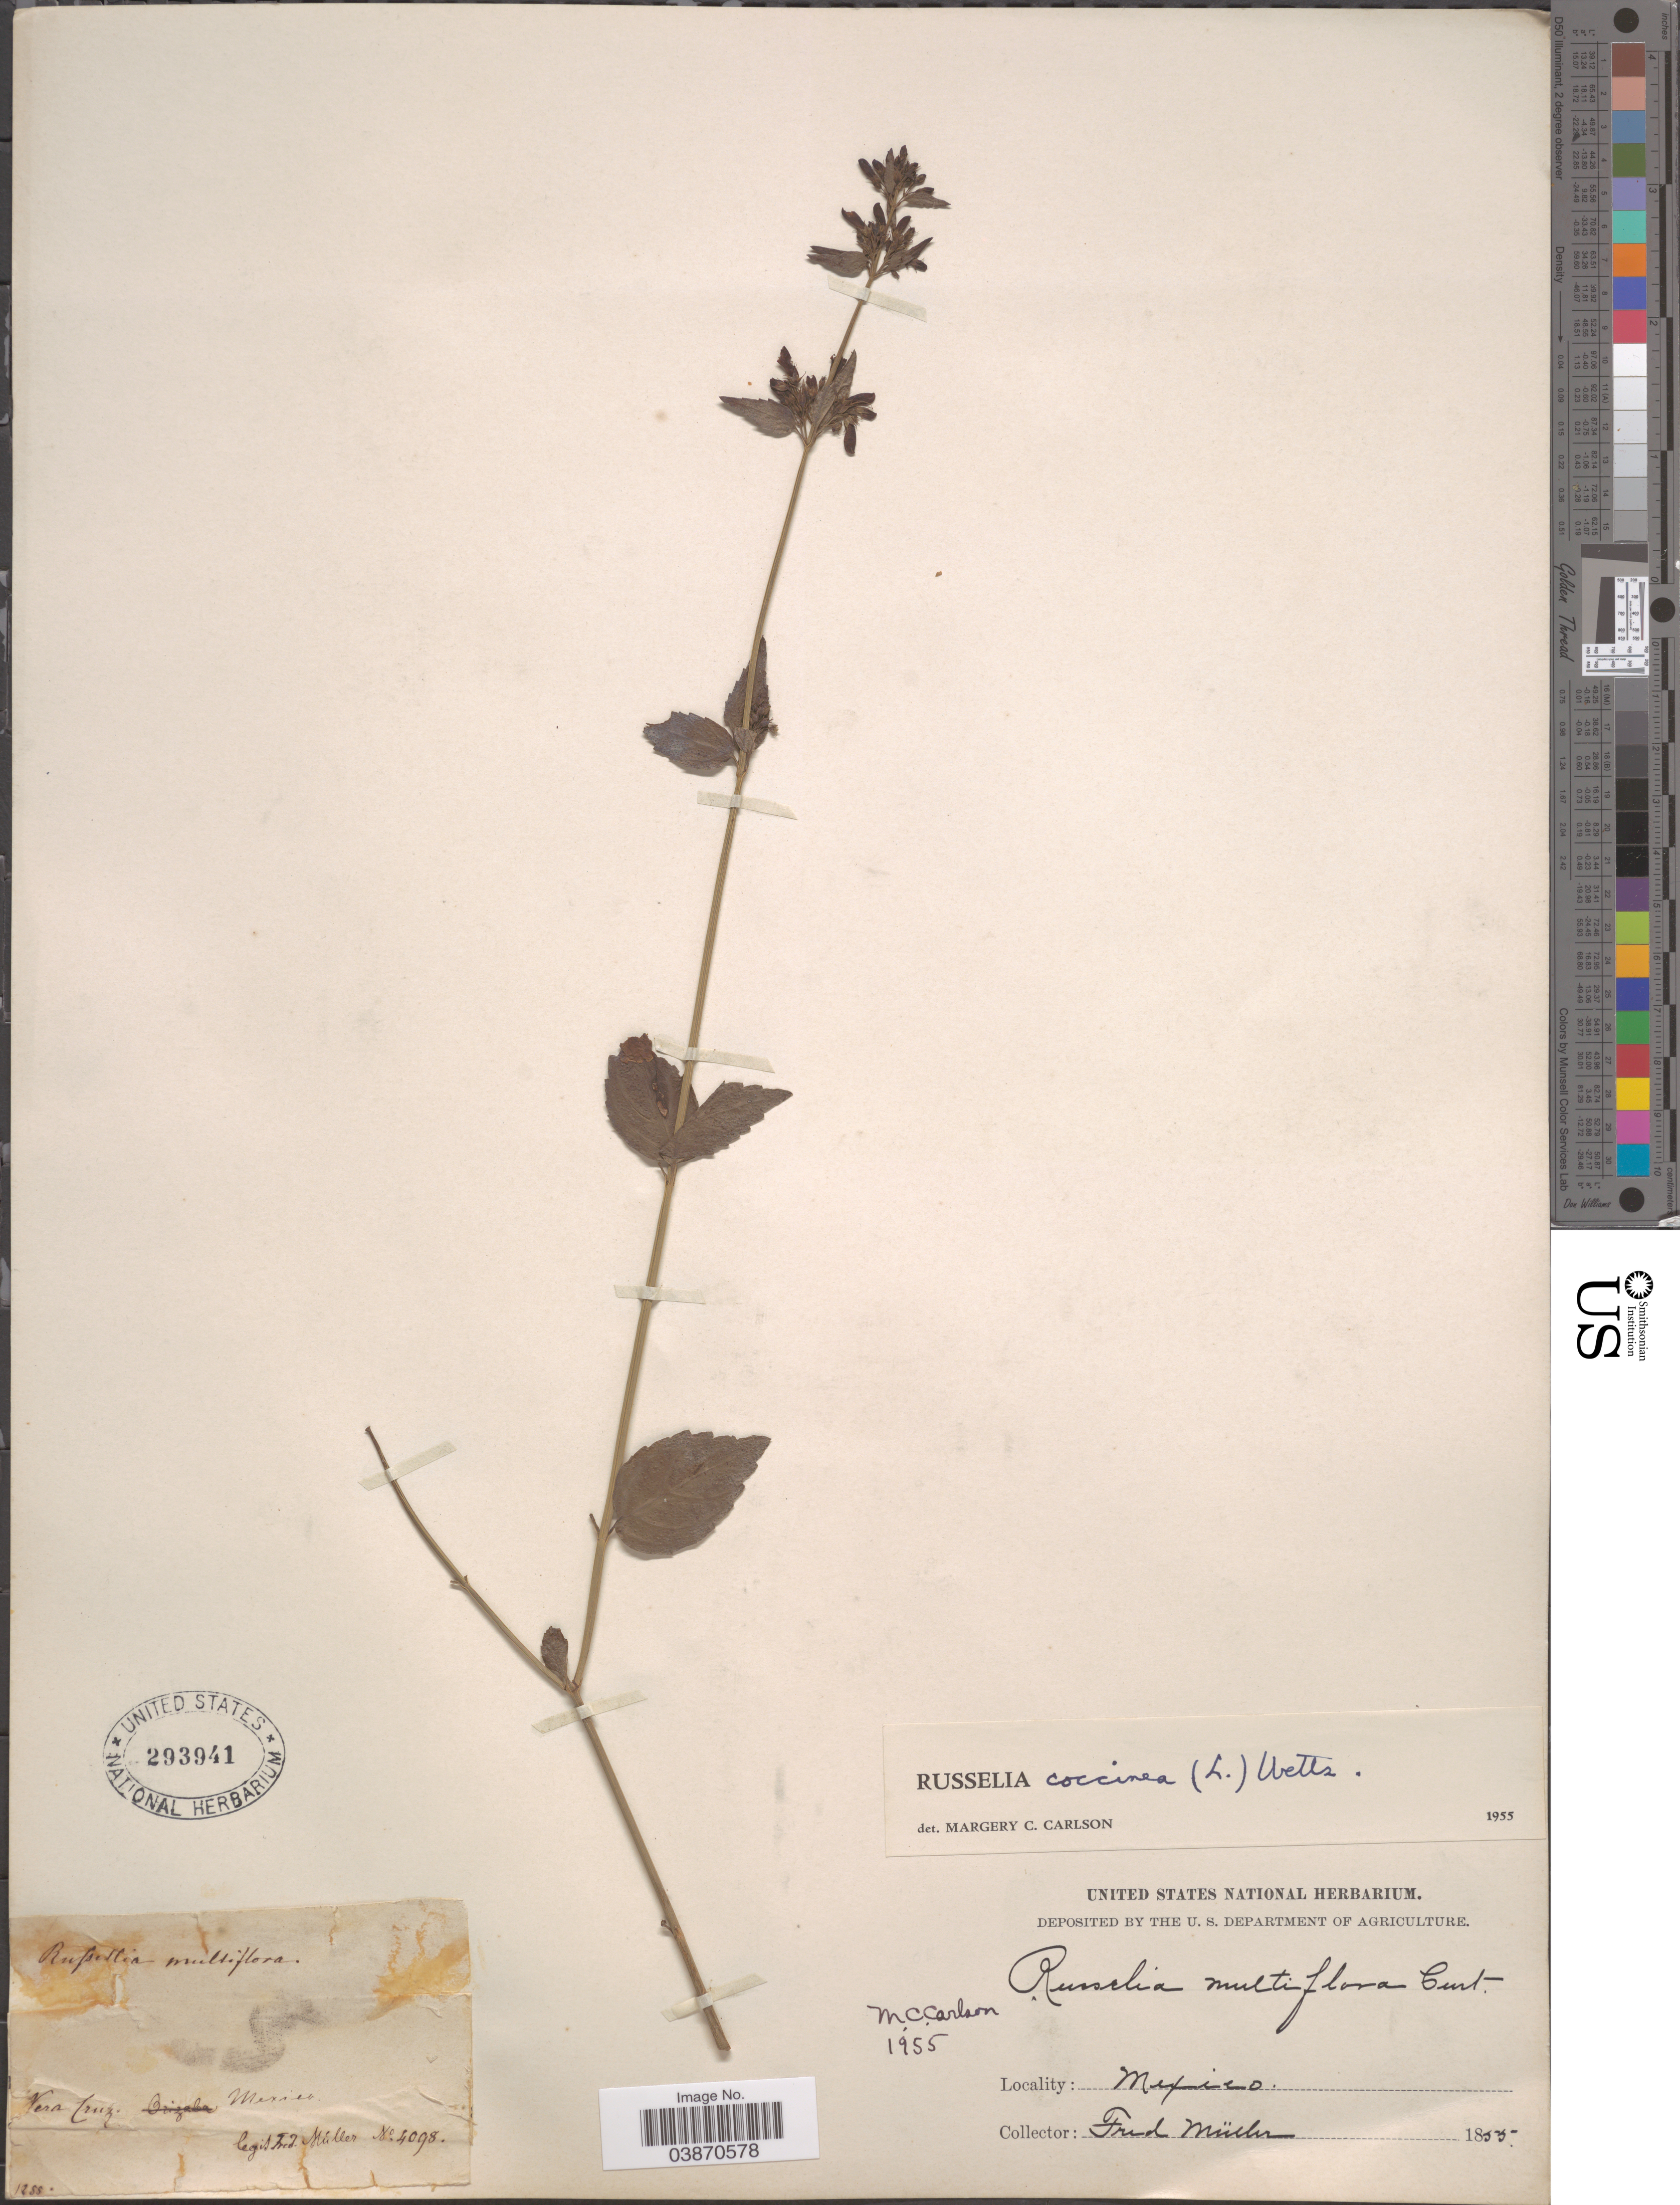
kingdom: Plantae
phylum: Tracheophyta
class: Magnoliopsida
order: Lamiales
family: Plantaginaceae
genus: Russelia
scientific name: Russelia coccinea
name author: (L.) Wettst.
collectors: F. Müller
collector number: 4098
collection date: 1855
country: Mexico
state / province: Veracruz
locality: Vera Cruz.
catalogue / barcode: US 293941